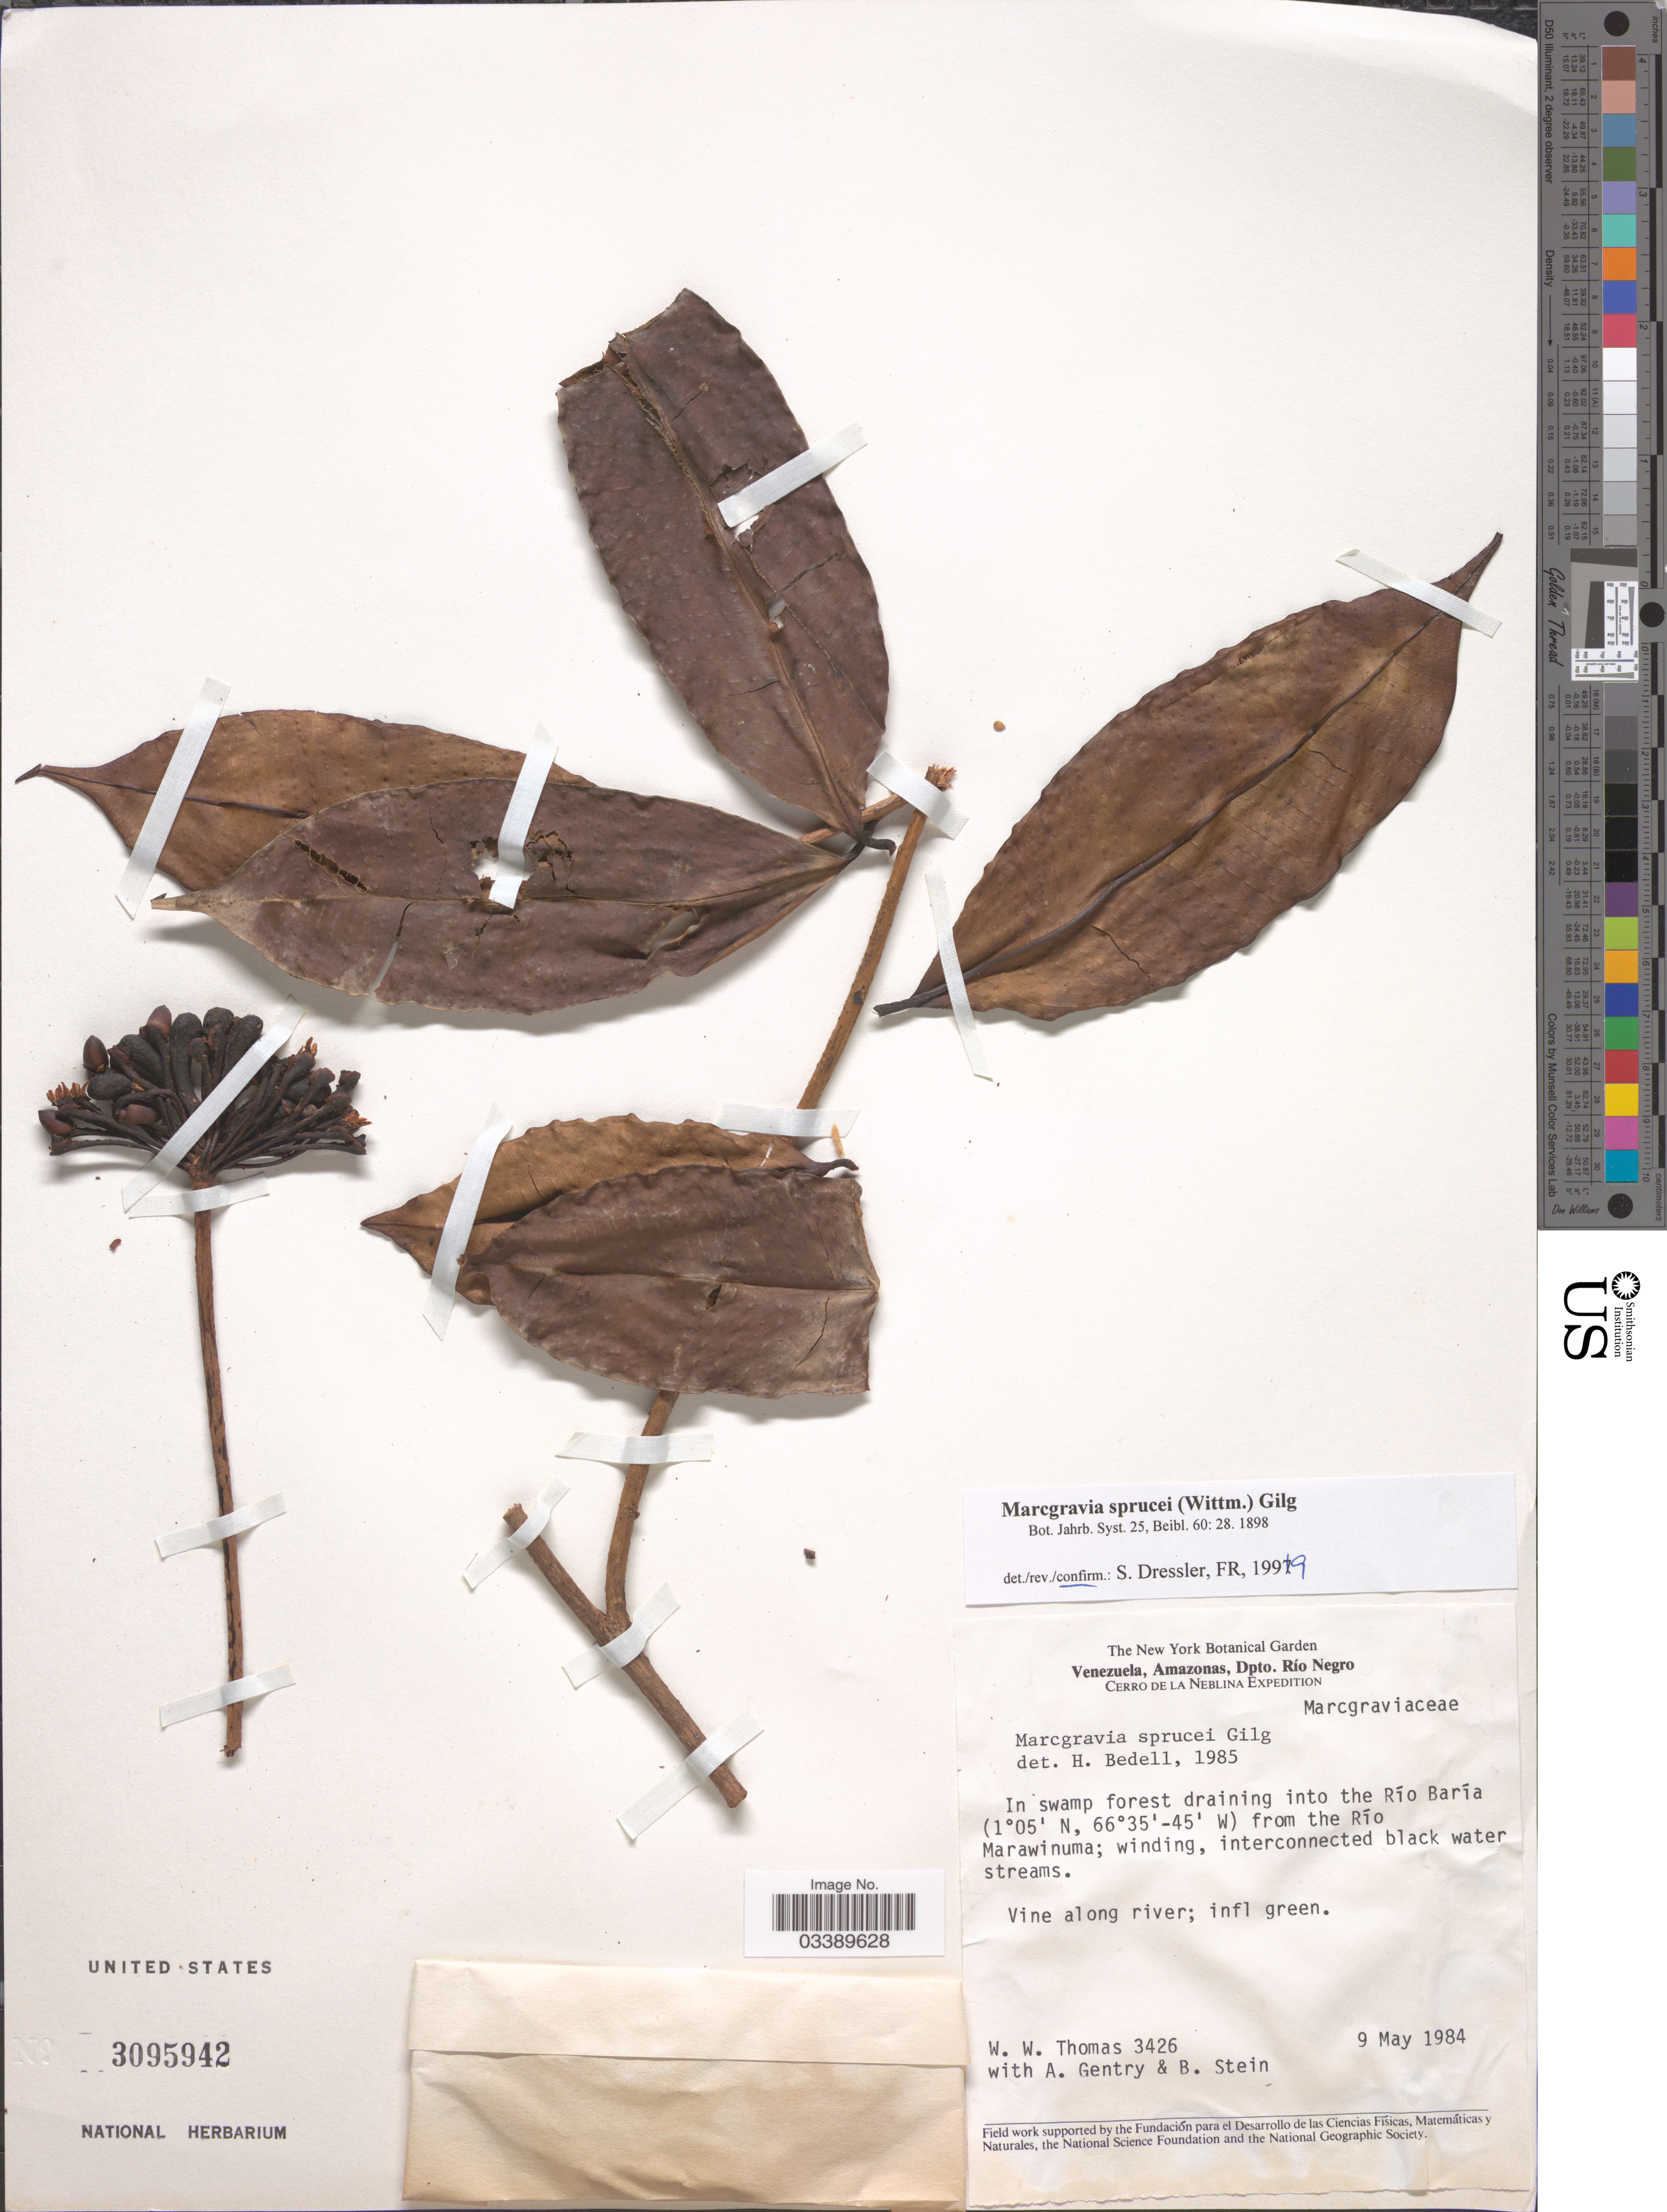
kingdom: Plantae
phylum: Tracheophyta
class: Magnoliopsida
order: Ericales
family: Marcgraviaceae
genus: Marcgravia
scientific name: Marcgravia sprucei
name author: (Wittm.) Gilg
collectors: W. Thomas, A. H. Gentry & B. Stein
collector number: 3426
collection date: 1984-05-09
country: Venezuela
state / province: Amazonas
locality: Amazonas, Dpto. Río Negro. In swamp forest draining into the Río Baría from the Río Marawinuma.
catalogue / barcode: US 3095942